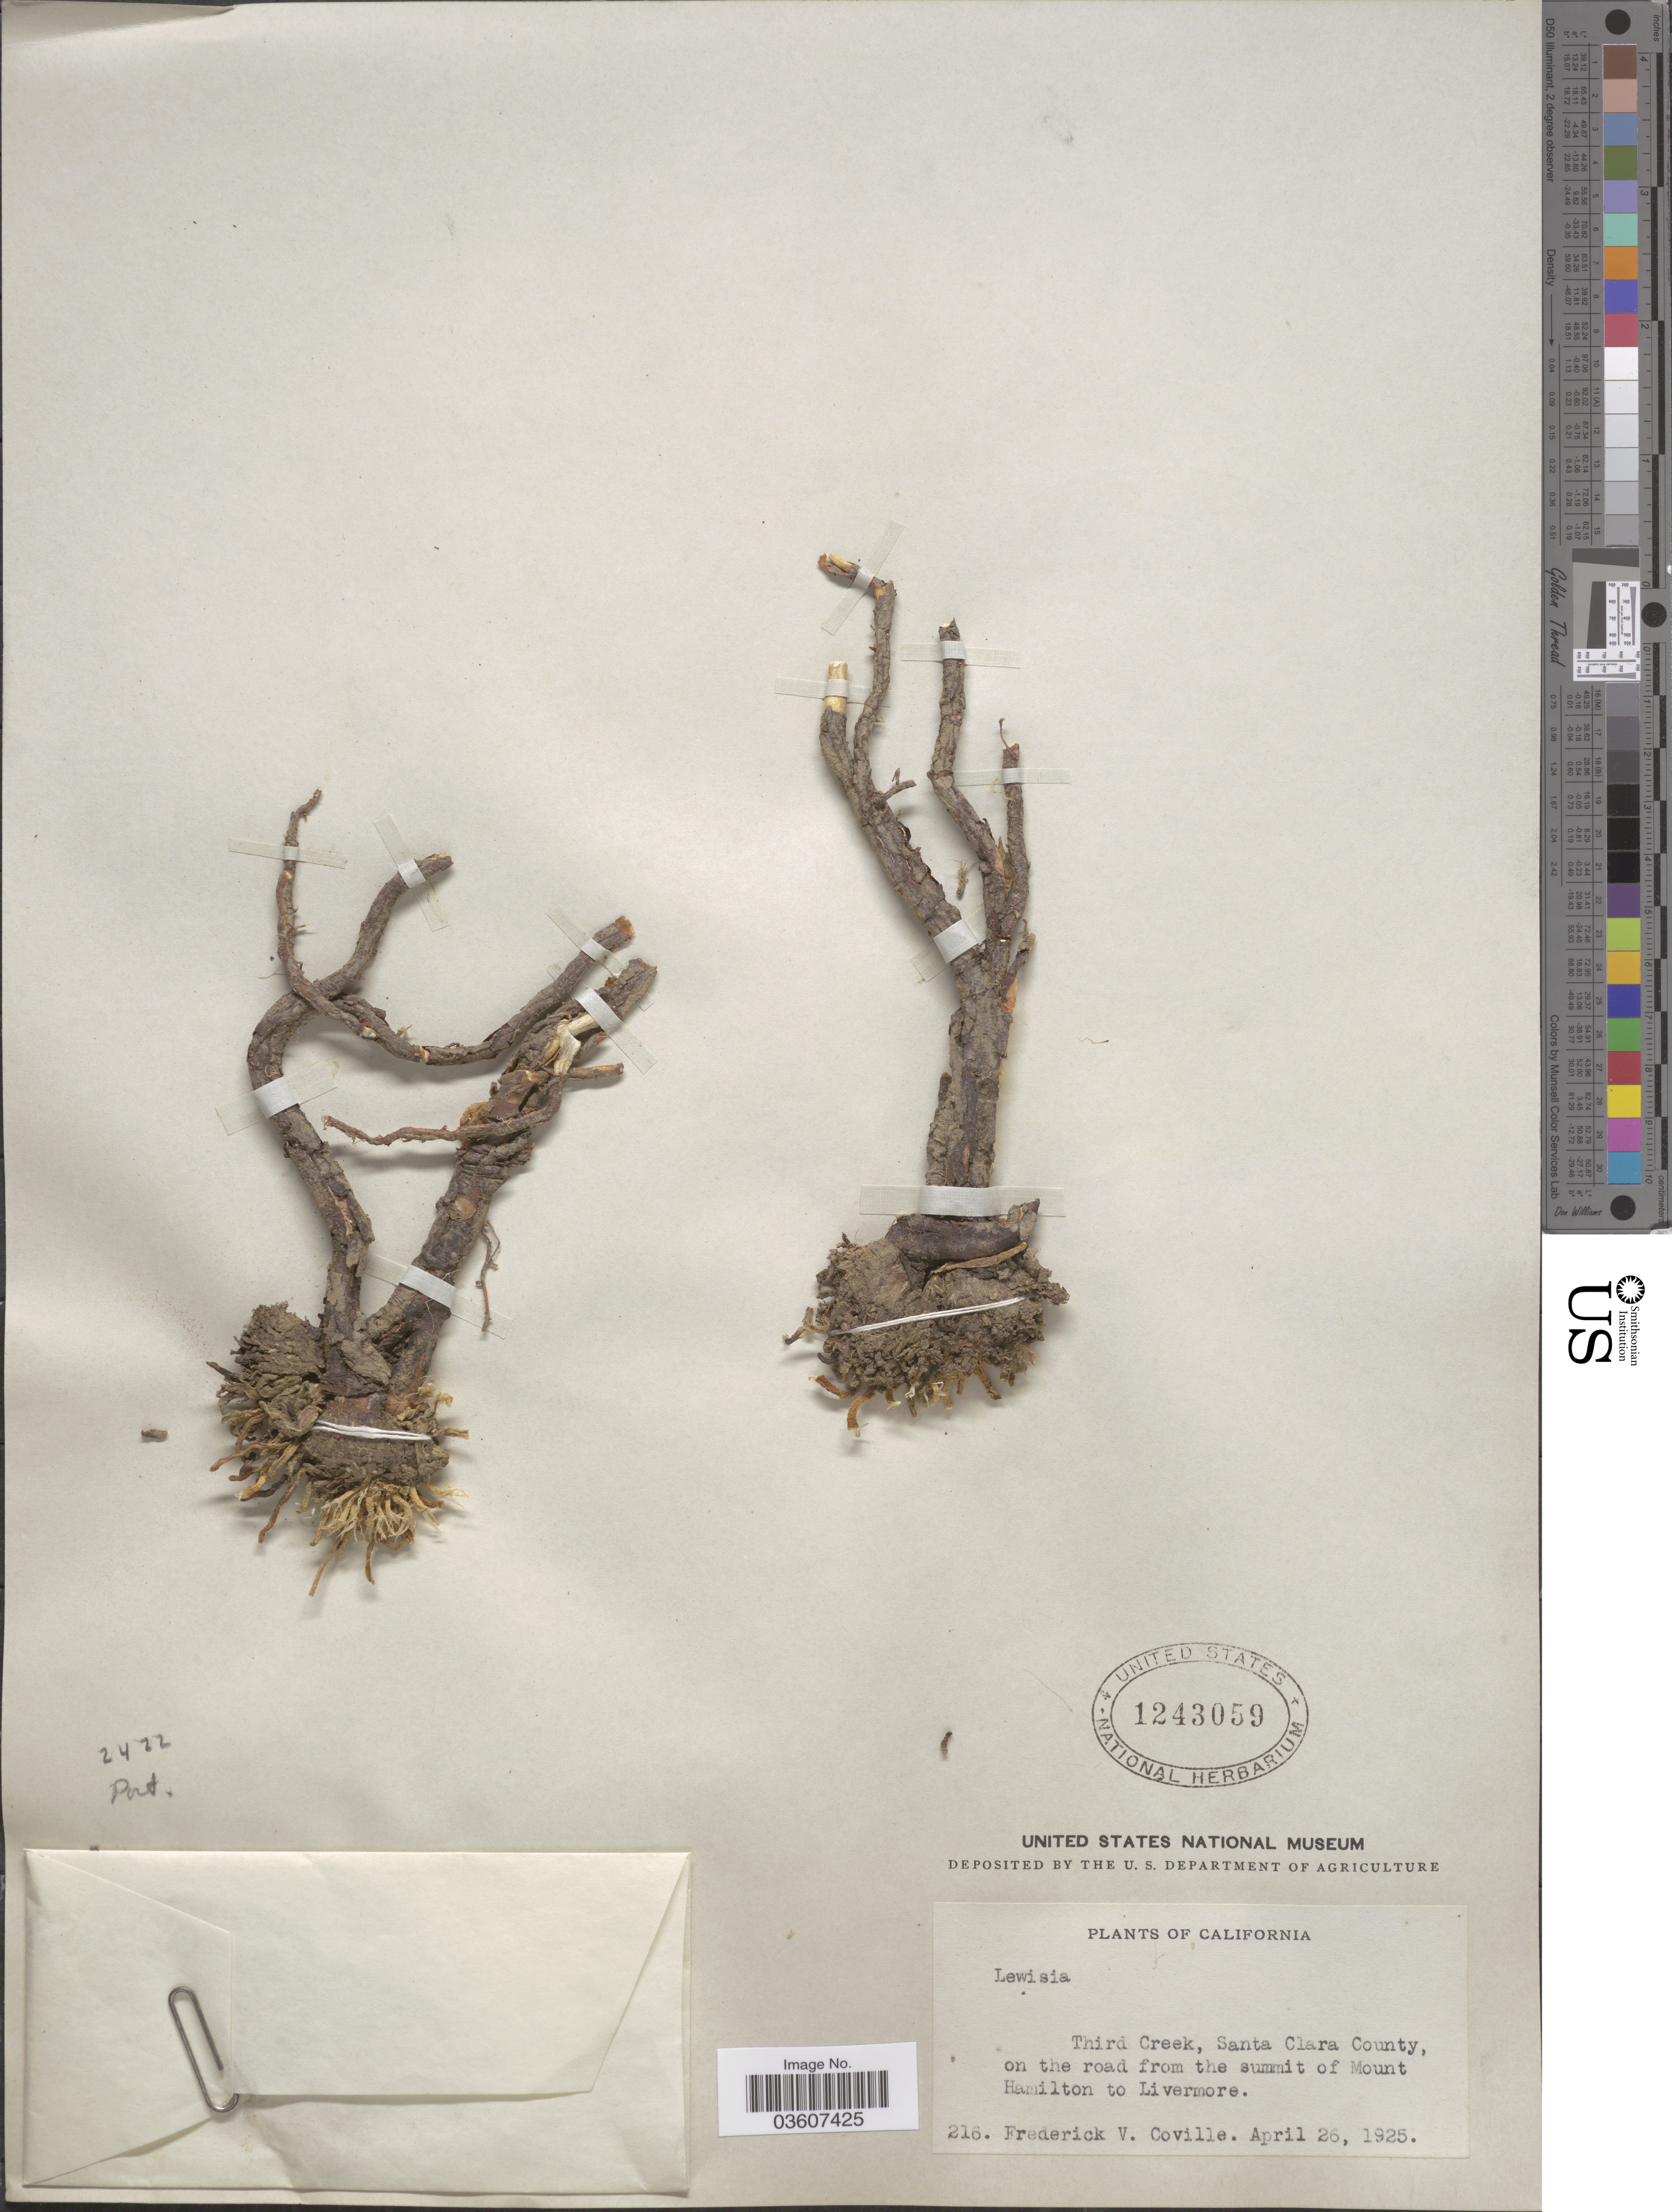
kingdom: Plantae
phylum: Tracheophyta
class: Magnoliopsida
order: Caryophyllales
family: Montiaceae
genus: Lewisia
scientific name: Lewisia sp.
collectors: F. V. Coville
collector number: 216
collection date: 1925-04-26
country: United States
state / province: California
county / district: Santa Clara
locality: Third Creek, Santa Clara County, on the road from the summit of Mount Hamilton to Livermore.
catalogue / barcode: US 1243059